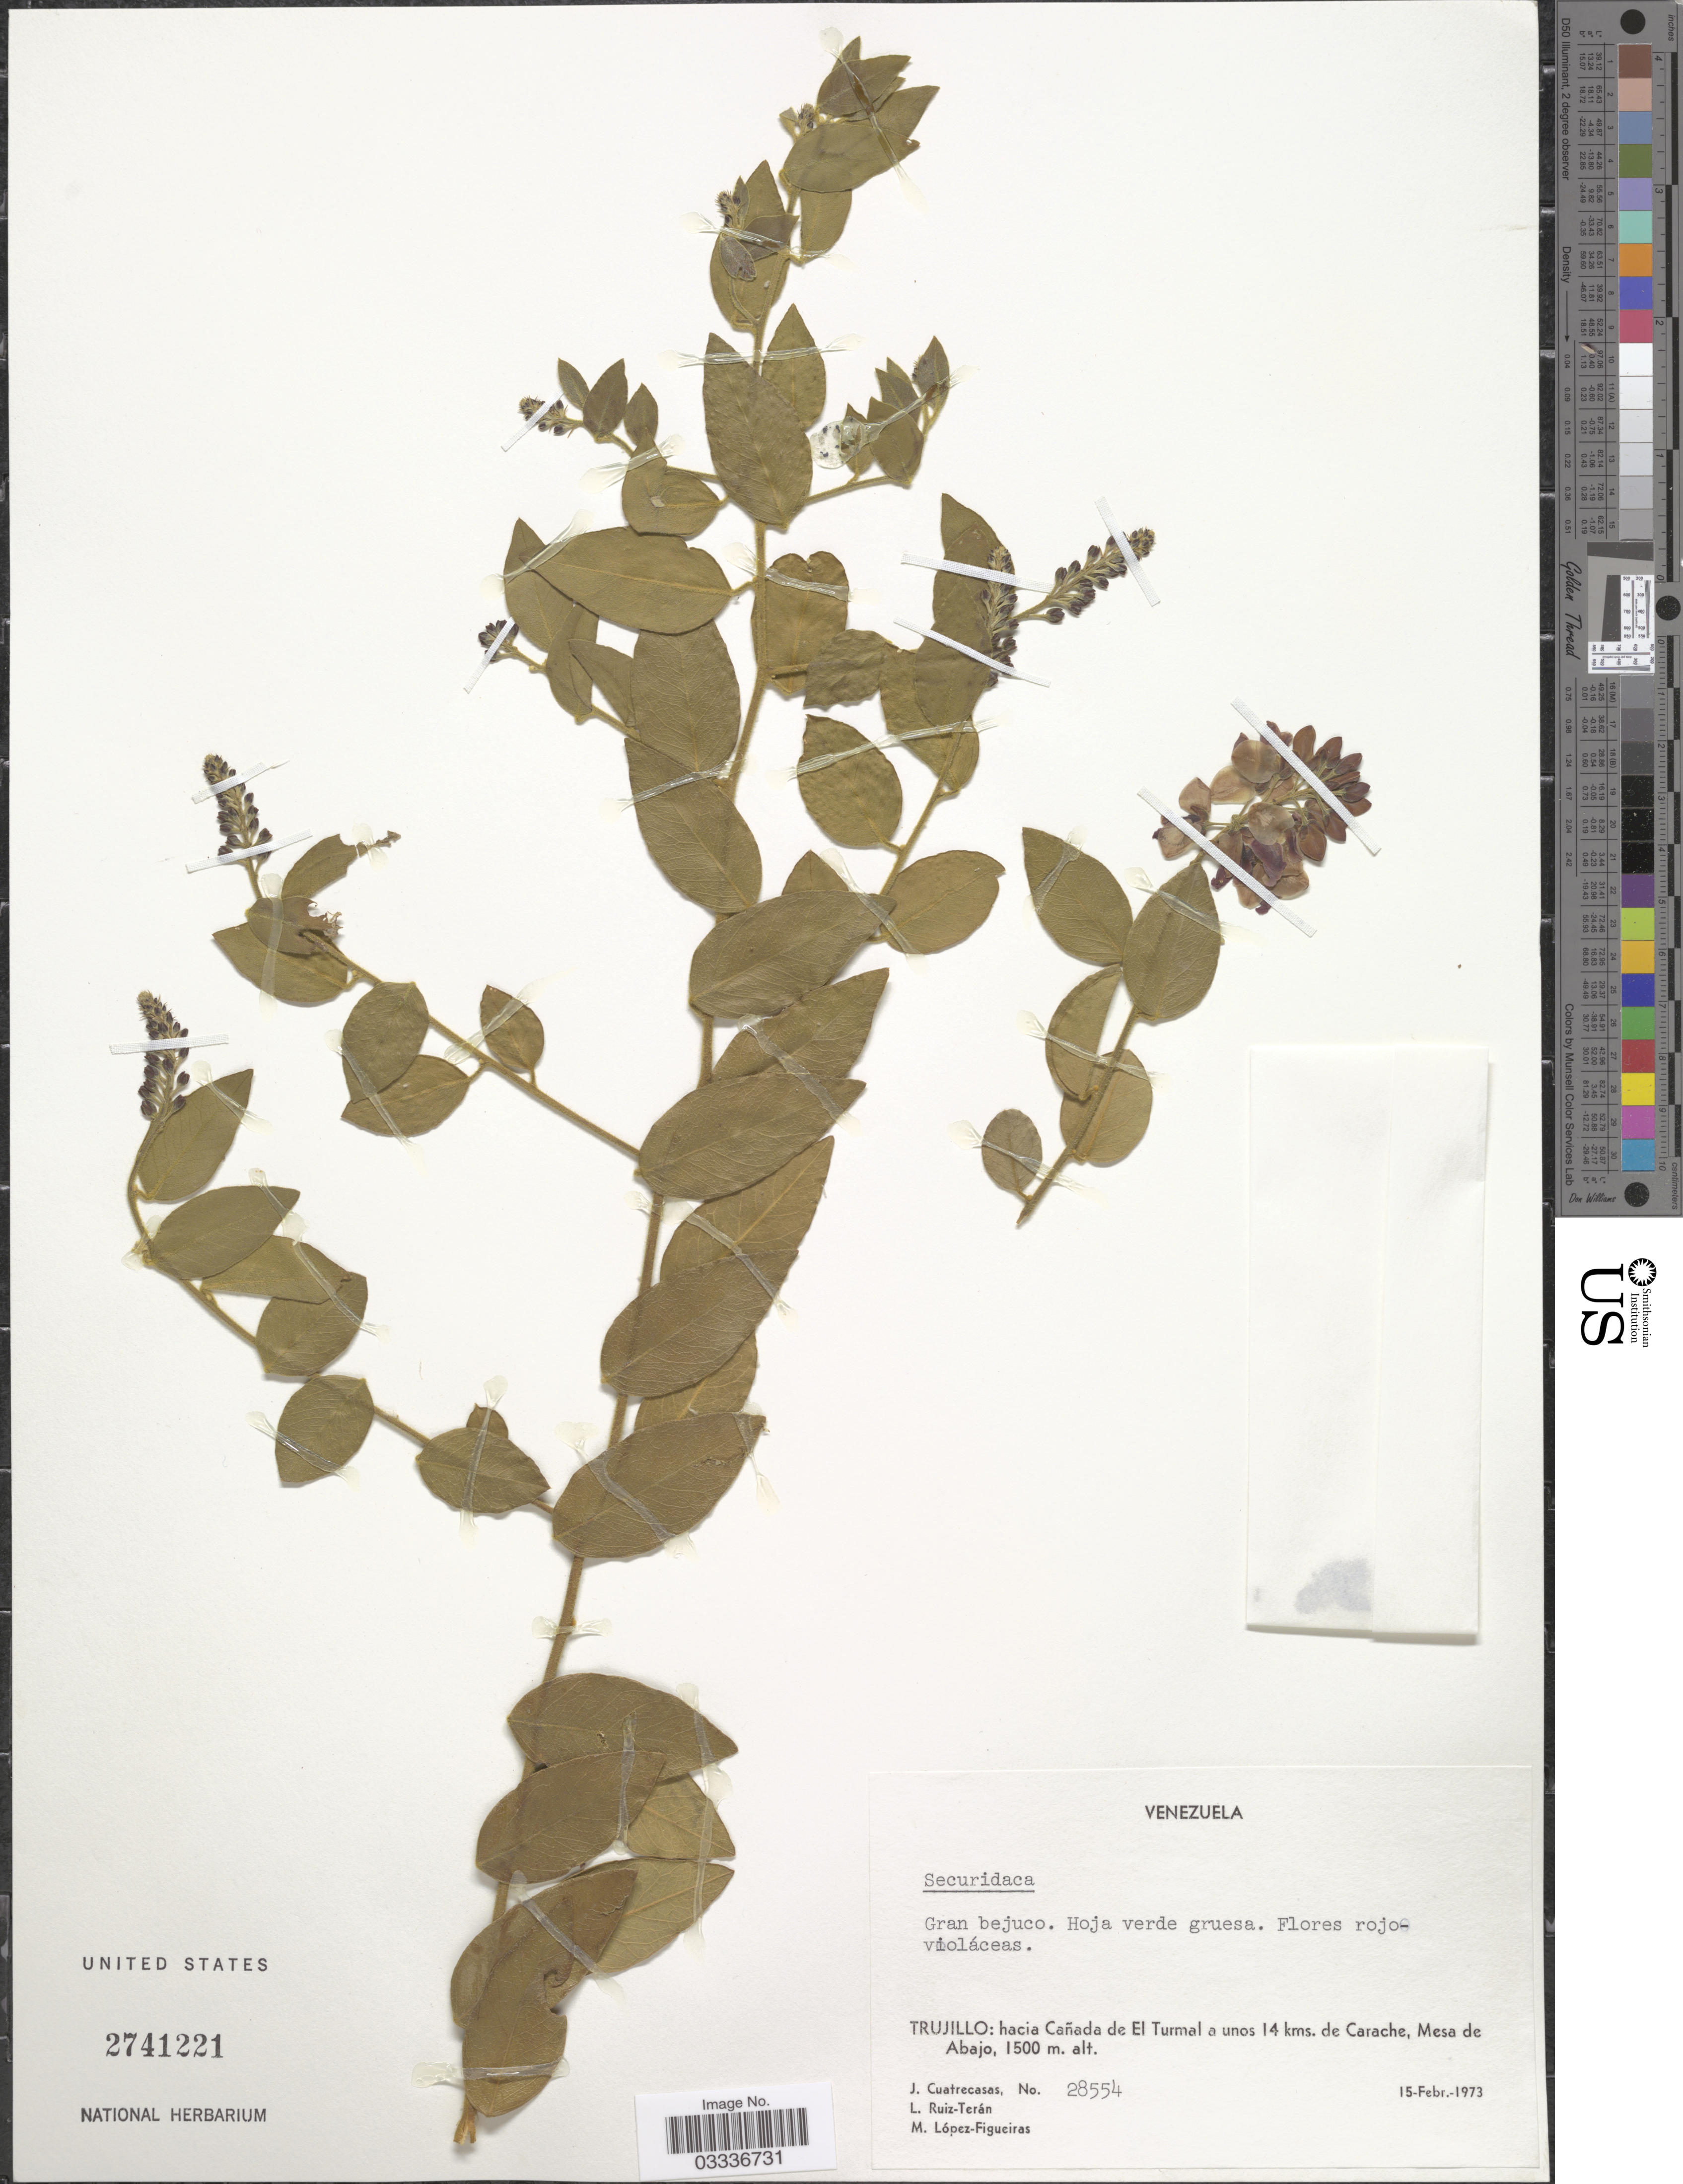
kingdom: Plantae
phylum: Tracheophyta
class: Magnoliopsida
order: Fabales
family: Polygalaceae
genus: Securidaca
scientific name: Securidaca sp.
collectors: J. Cuatrecasas, L. E. Ruíz-Terán & M. López Figueiras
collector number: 28554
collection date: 1973-02-15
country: Venezuela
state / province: Trujillo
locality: Hacia Cañada de El Turmal a unos 14 kms. de Carache, Mesa de Abajo.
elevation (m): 1500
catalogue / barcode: US 2741221